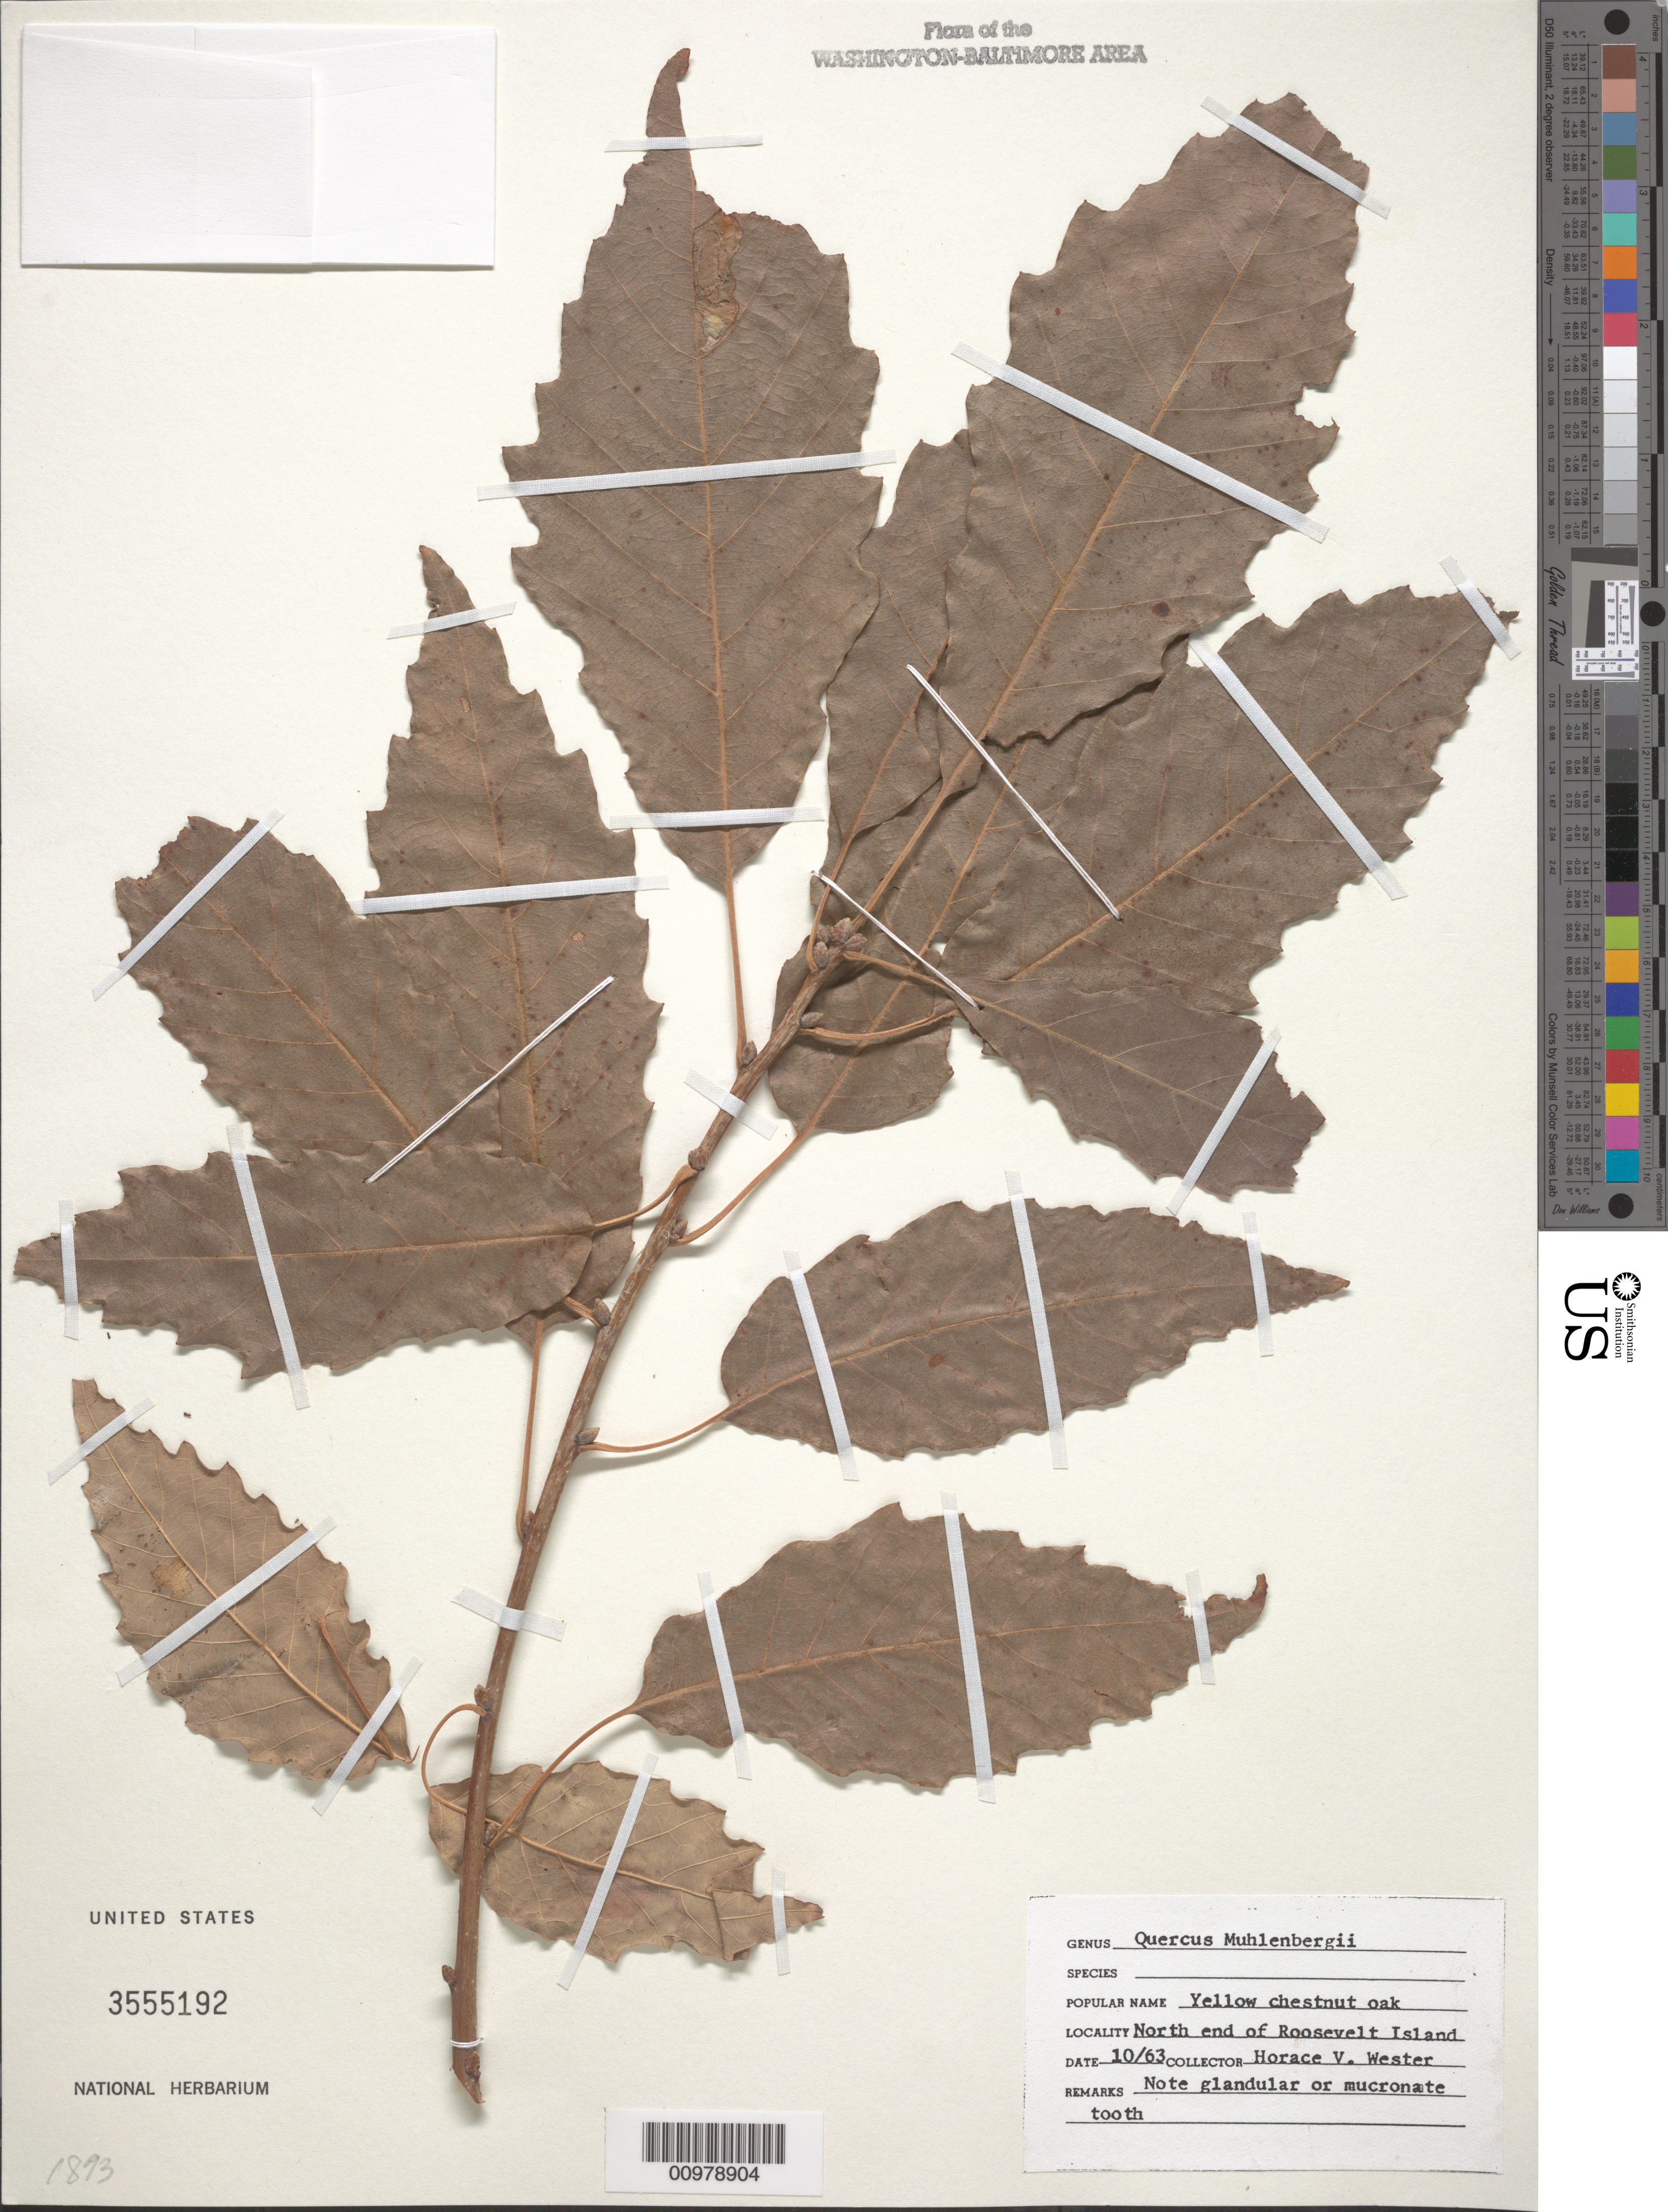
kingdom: Plantae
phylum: Tracheophyta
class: Magnoliopsida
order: Fagales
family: Fagaceae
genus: Quercus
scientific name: Quercus muehlenbergii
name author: Engelm.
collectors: H. Wester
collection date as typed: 10/63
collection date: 1963-10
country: United States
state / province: District of Columbia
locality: North end of Roosevelt Island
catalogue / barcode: US 3555192